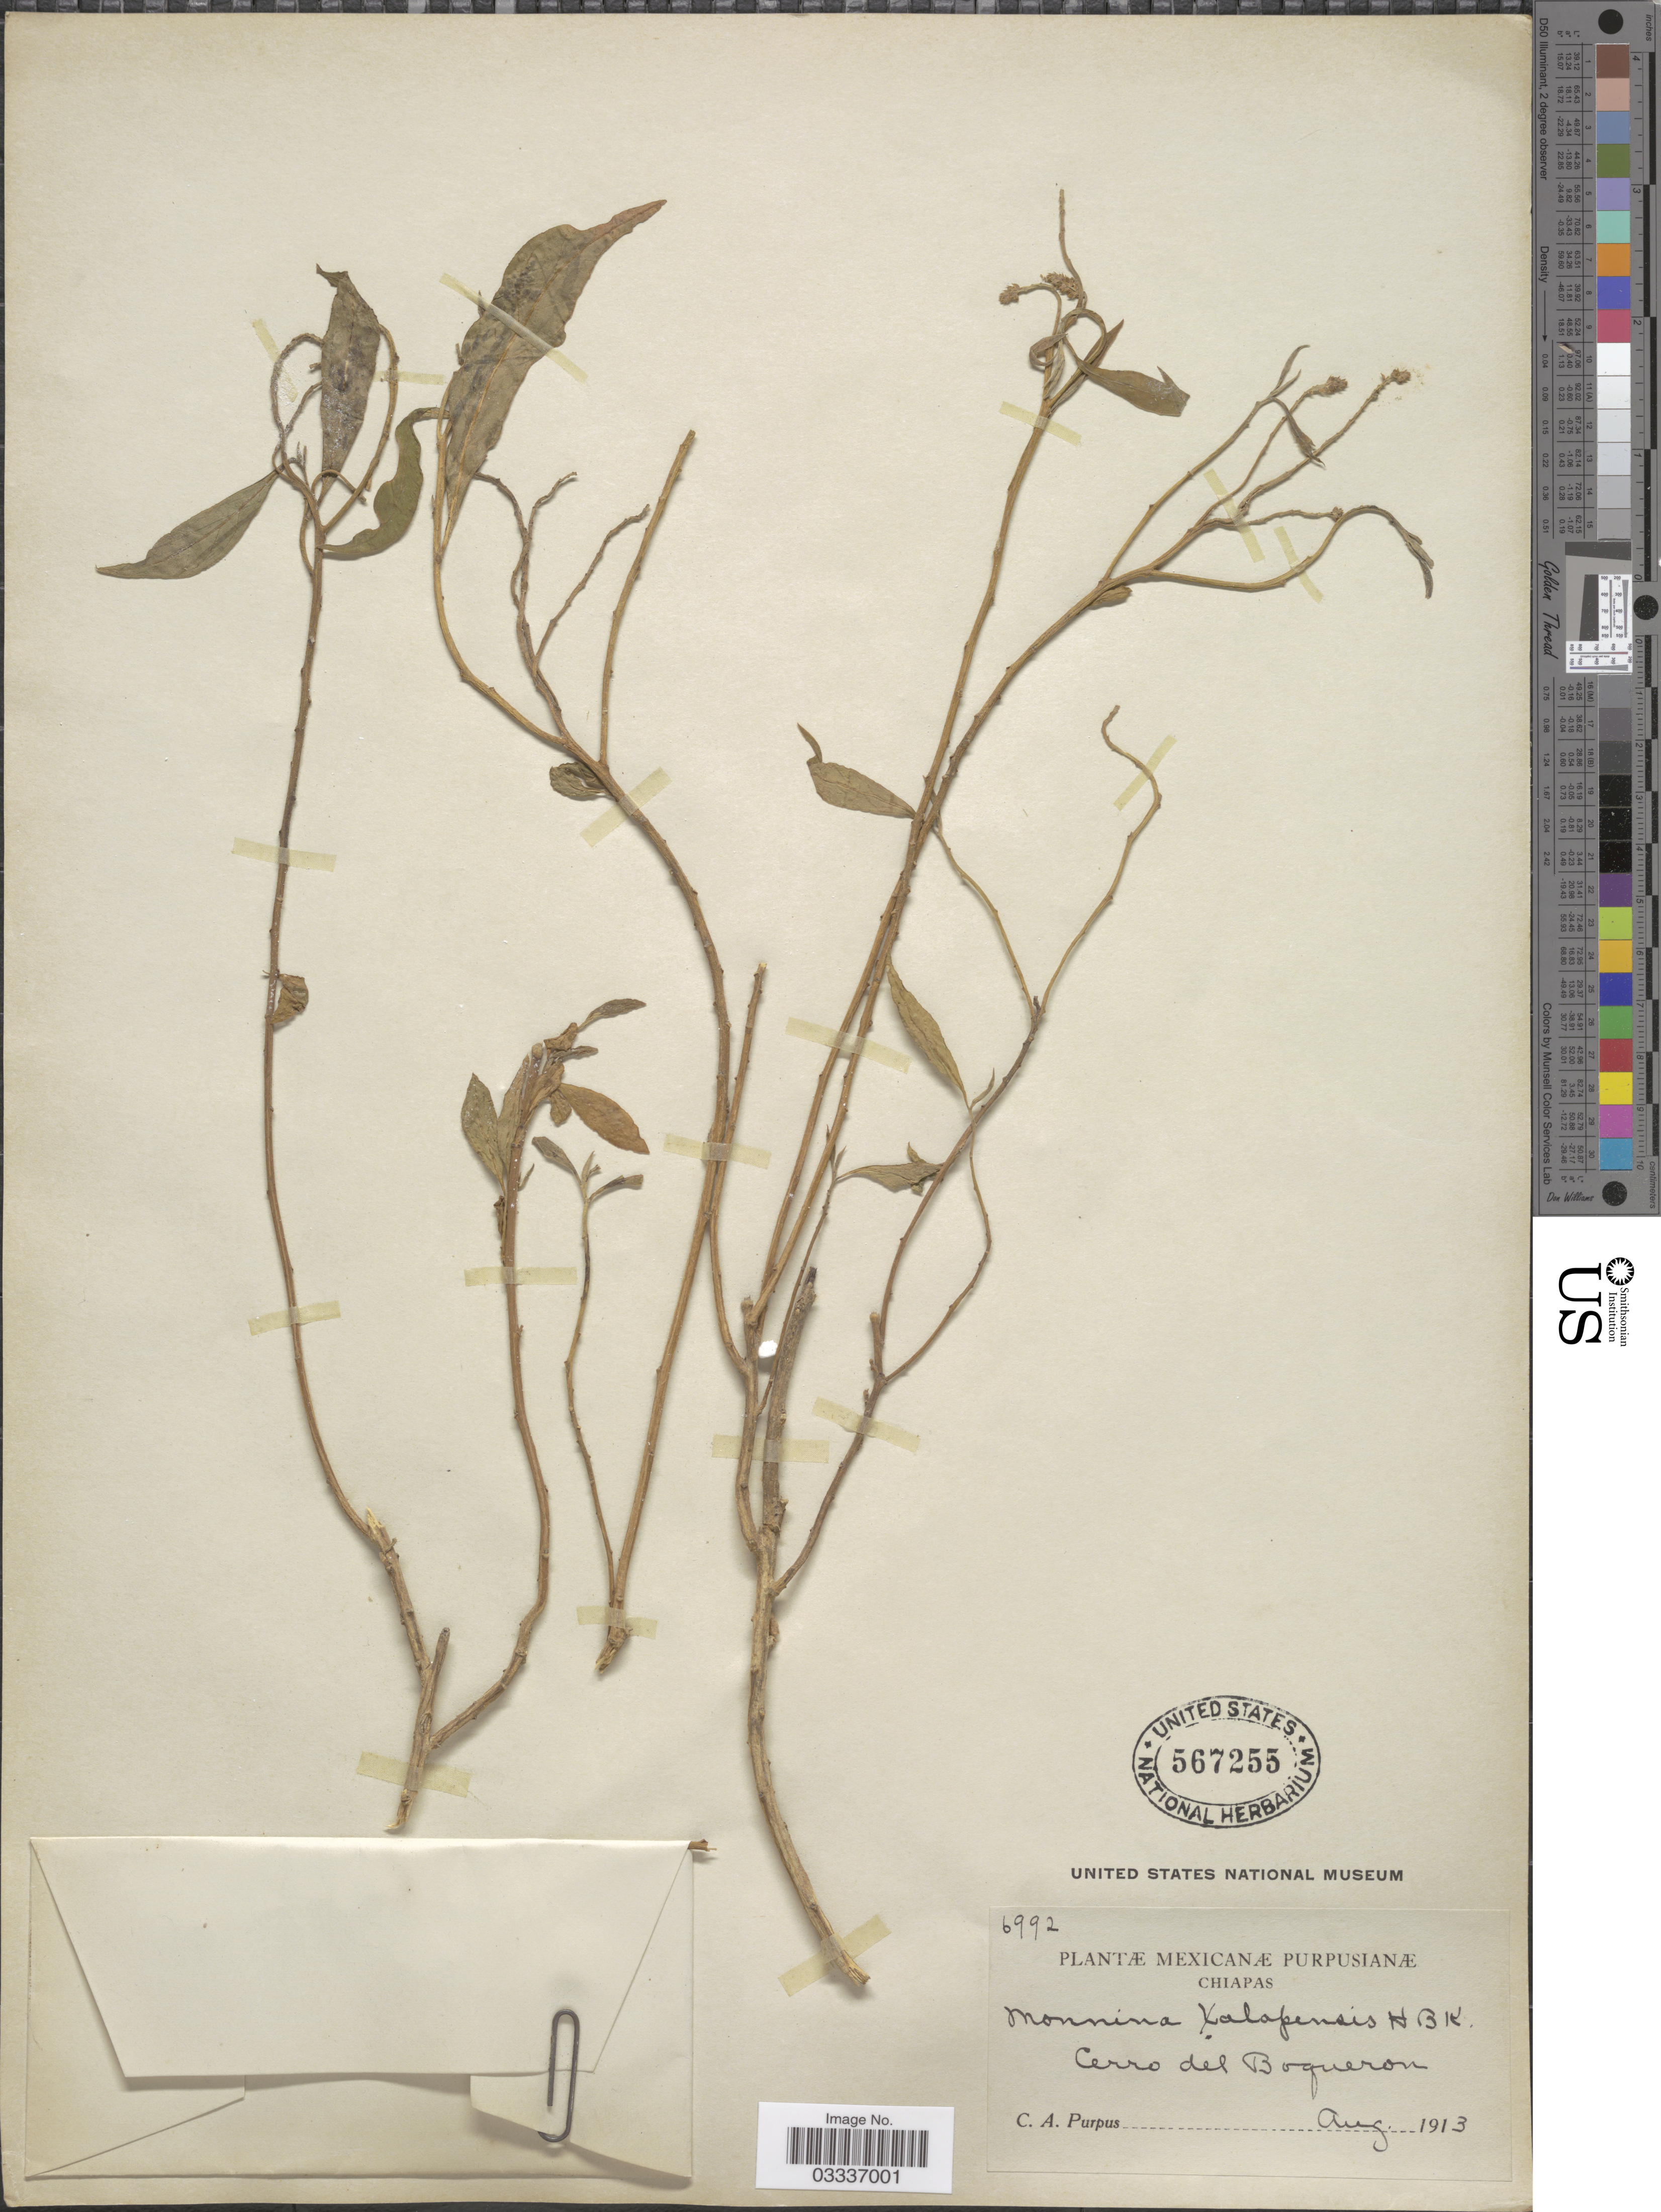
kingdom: Plantae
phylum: Tracheophyta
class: Magnoliopsida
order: Fabales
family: Polygalaceae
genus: Monnina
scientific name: Monnina xalapensis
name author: Kunth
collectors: C. A. Purpus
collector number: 6992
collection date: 1913-08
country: Mexico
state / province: Chiapas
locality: Cerro del Boqueron.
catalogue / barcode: US 567255